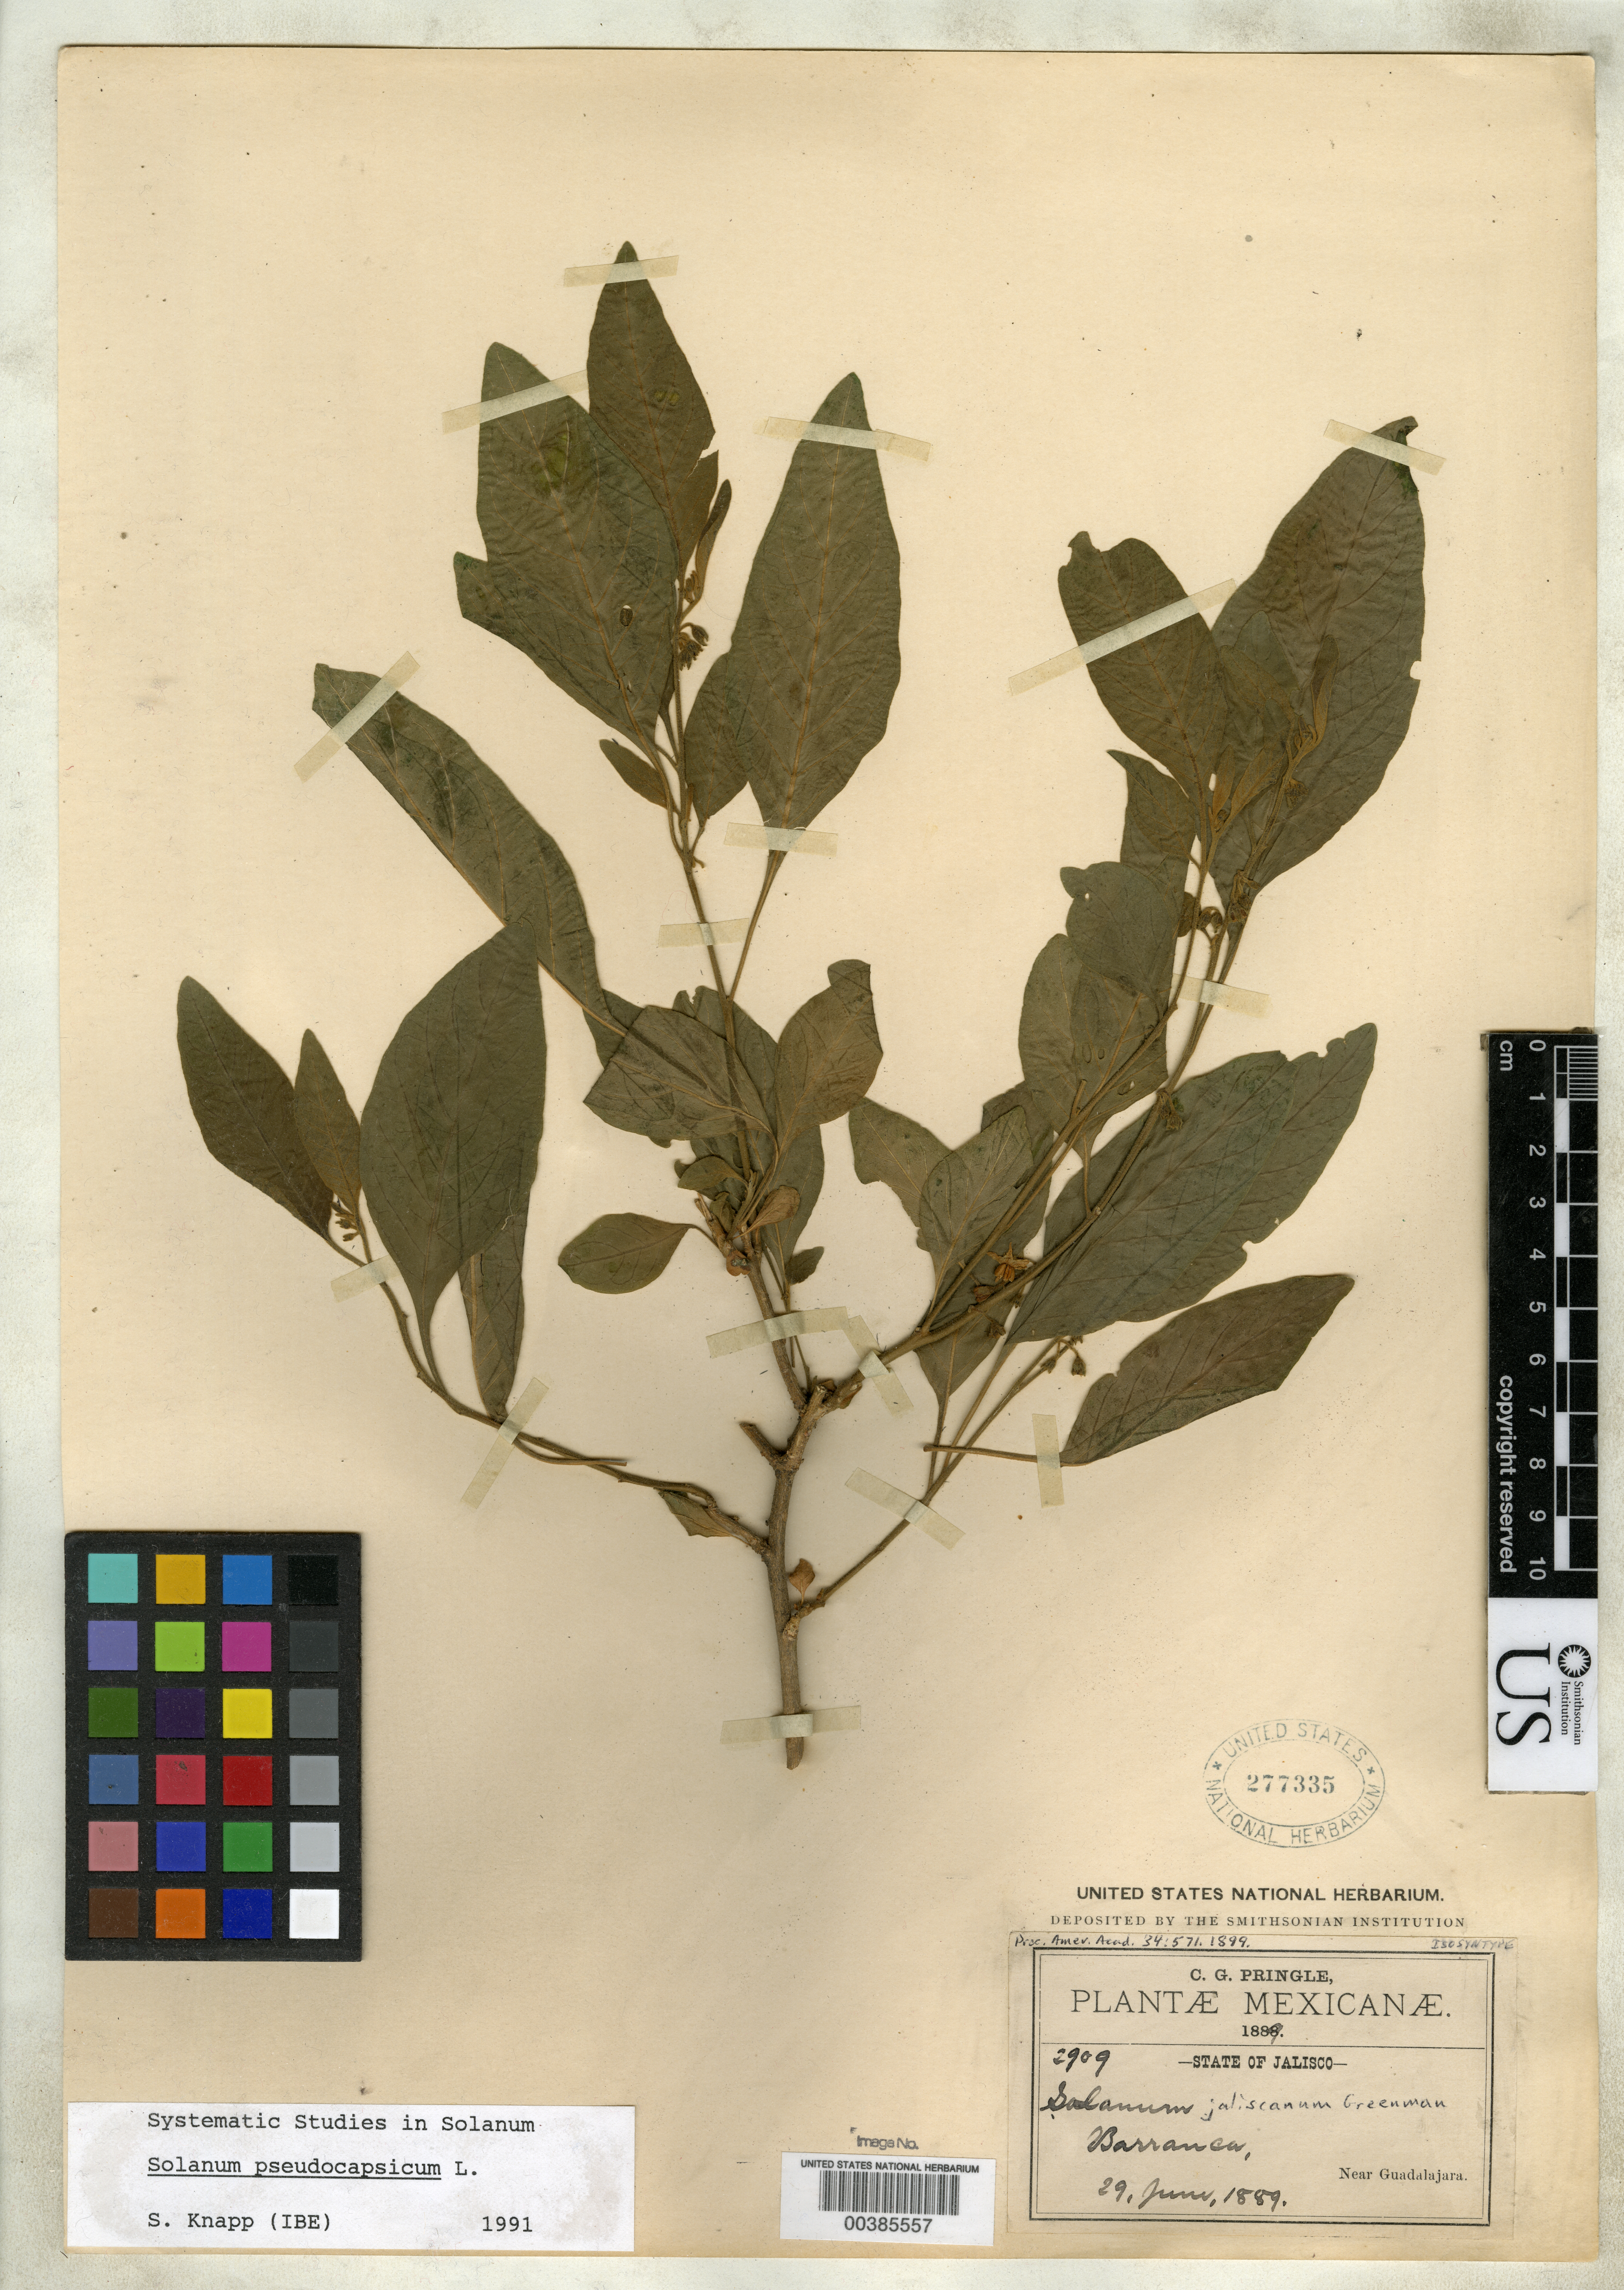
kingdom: Plantae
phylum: Tracheophyta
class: Magnoliopsida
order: Solanales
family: Solanaceae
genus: Solanum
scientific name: Solanum jaliscanum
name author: Greenm.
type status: Isosyntype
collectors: C. G. Pringle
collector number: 2909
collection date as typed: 29 Jun 1889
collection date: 1889-06-29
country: Mexico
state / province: Jalisco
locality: Barranca, near Guadalajara.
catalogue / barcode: US 277335